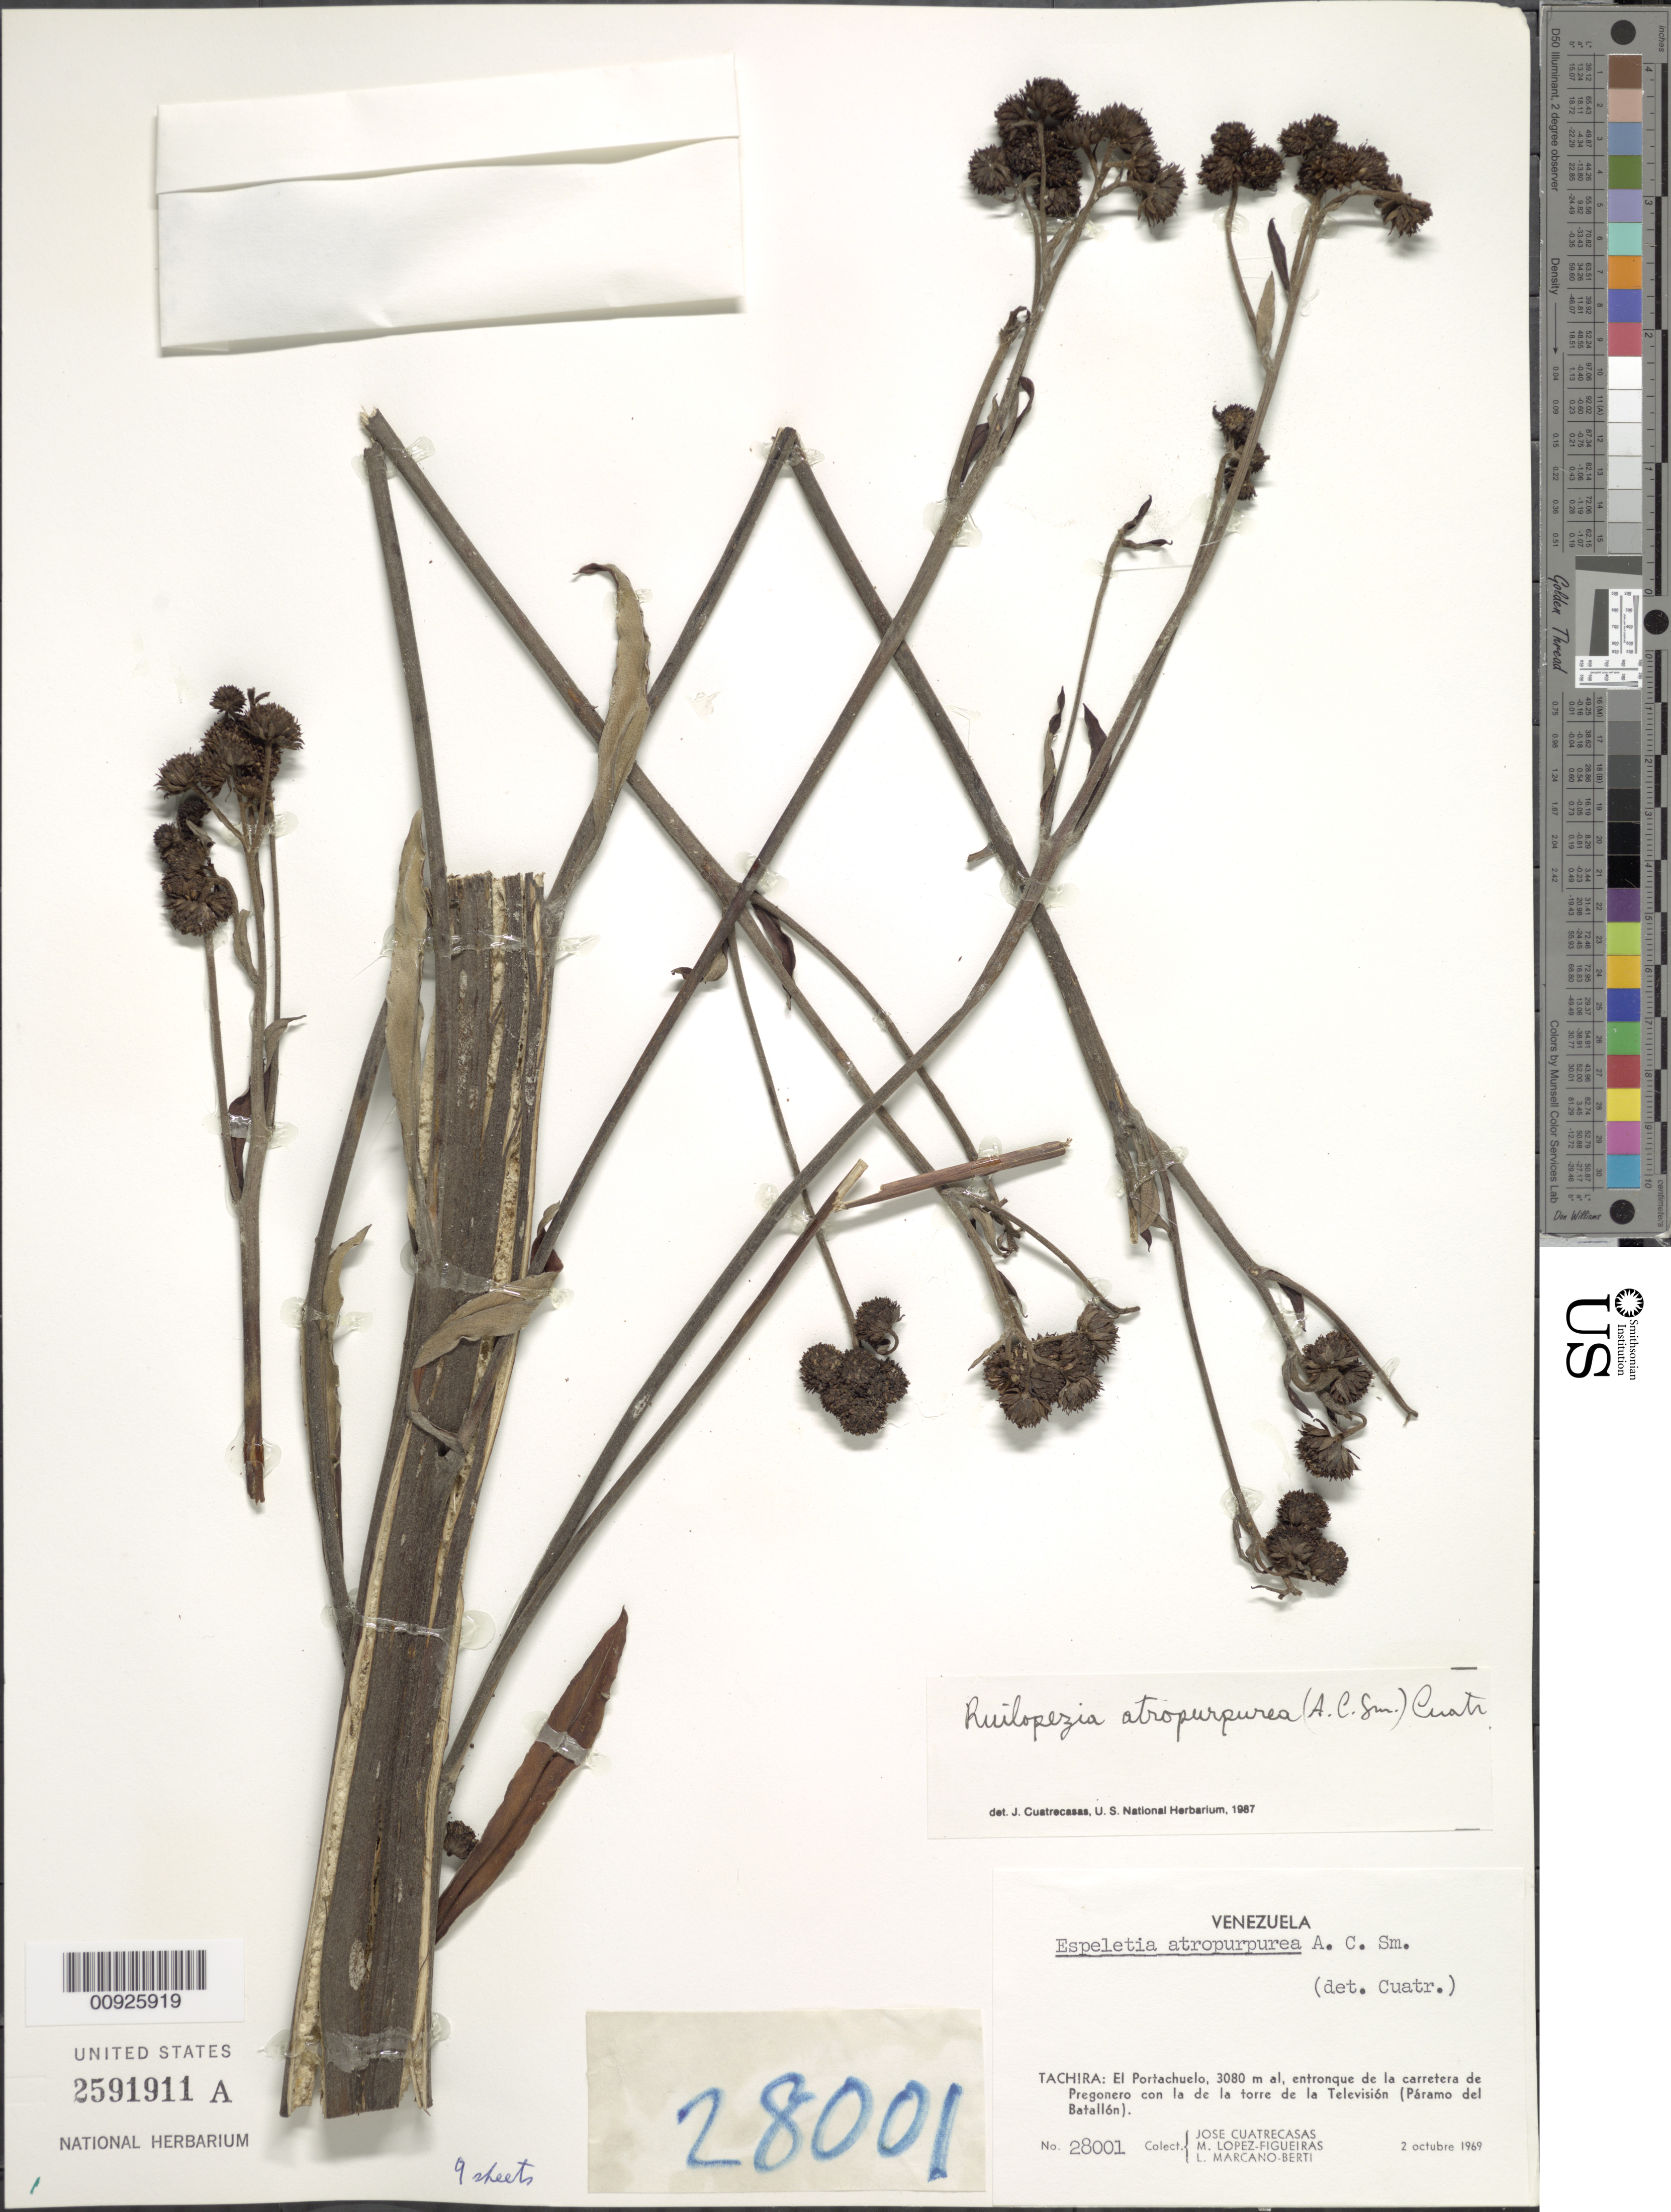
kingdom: Plantae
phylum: Tracheophyta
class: Magnoliopsida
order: Asterales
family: Asteraceae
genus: Ruilopezia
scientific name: Ruilopezia atropurpurea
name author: (A.C. Sm.) Cuatrec.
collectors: J. Cuatrecasas, M. López Figueiras & L. Marcano-Berti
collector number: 28001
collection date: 1969-10-02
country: Venezuela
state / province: Táchira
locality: P. del Batallón. El Portachuelo, entronque de la carretera de Pregonero con la de la Torre de Televisión.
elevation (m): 3080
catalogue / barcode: US 2591911A